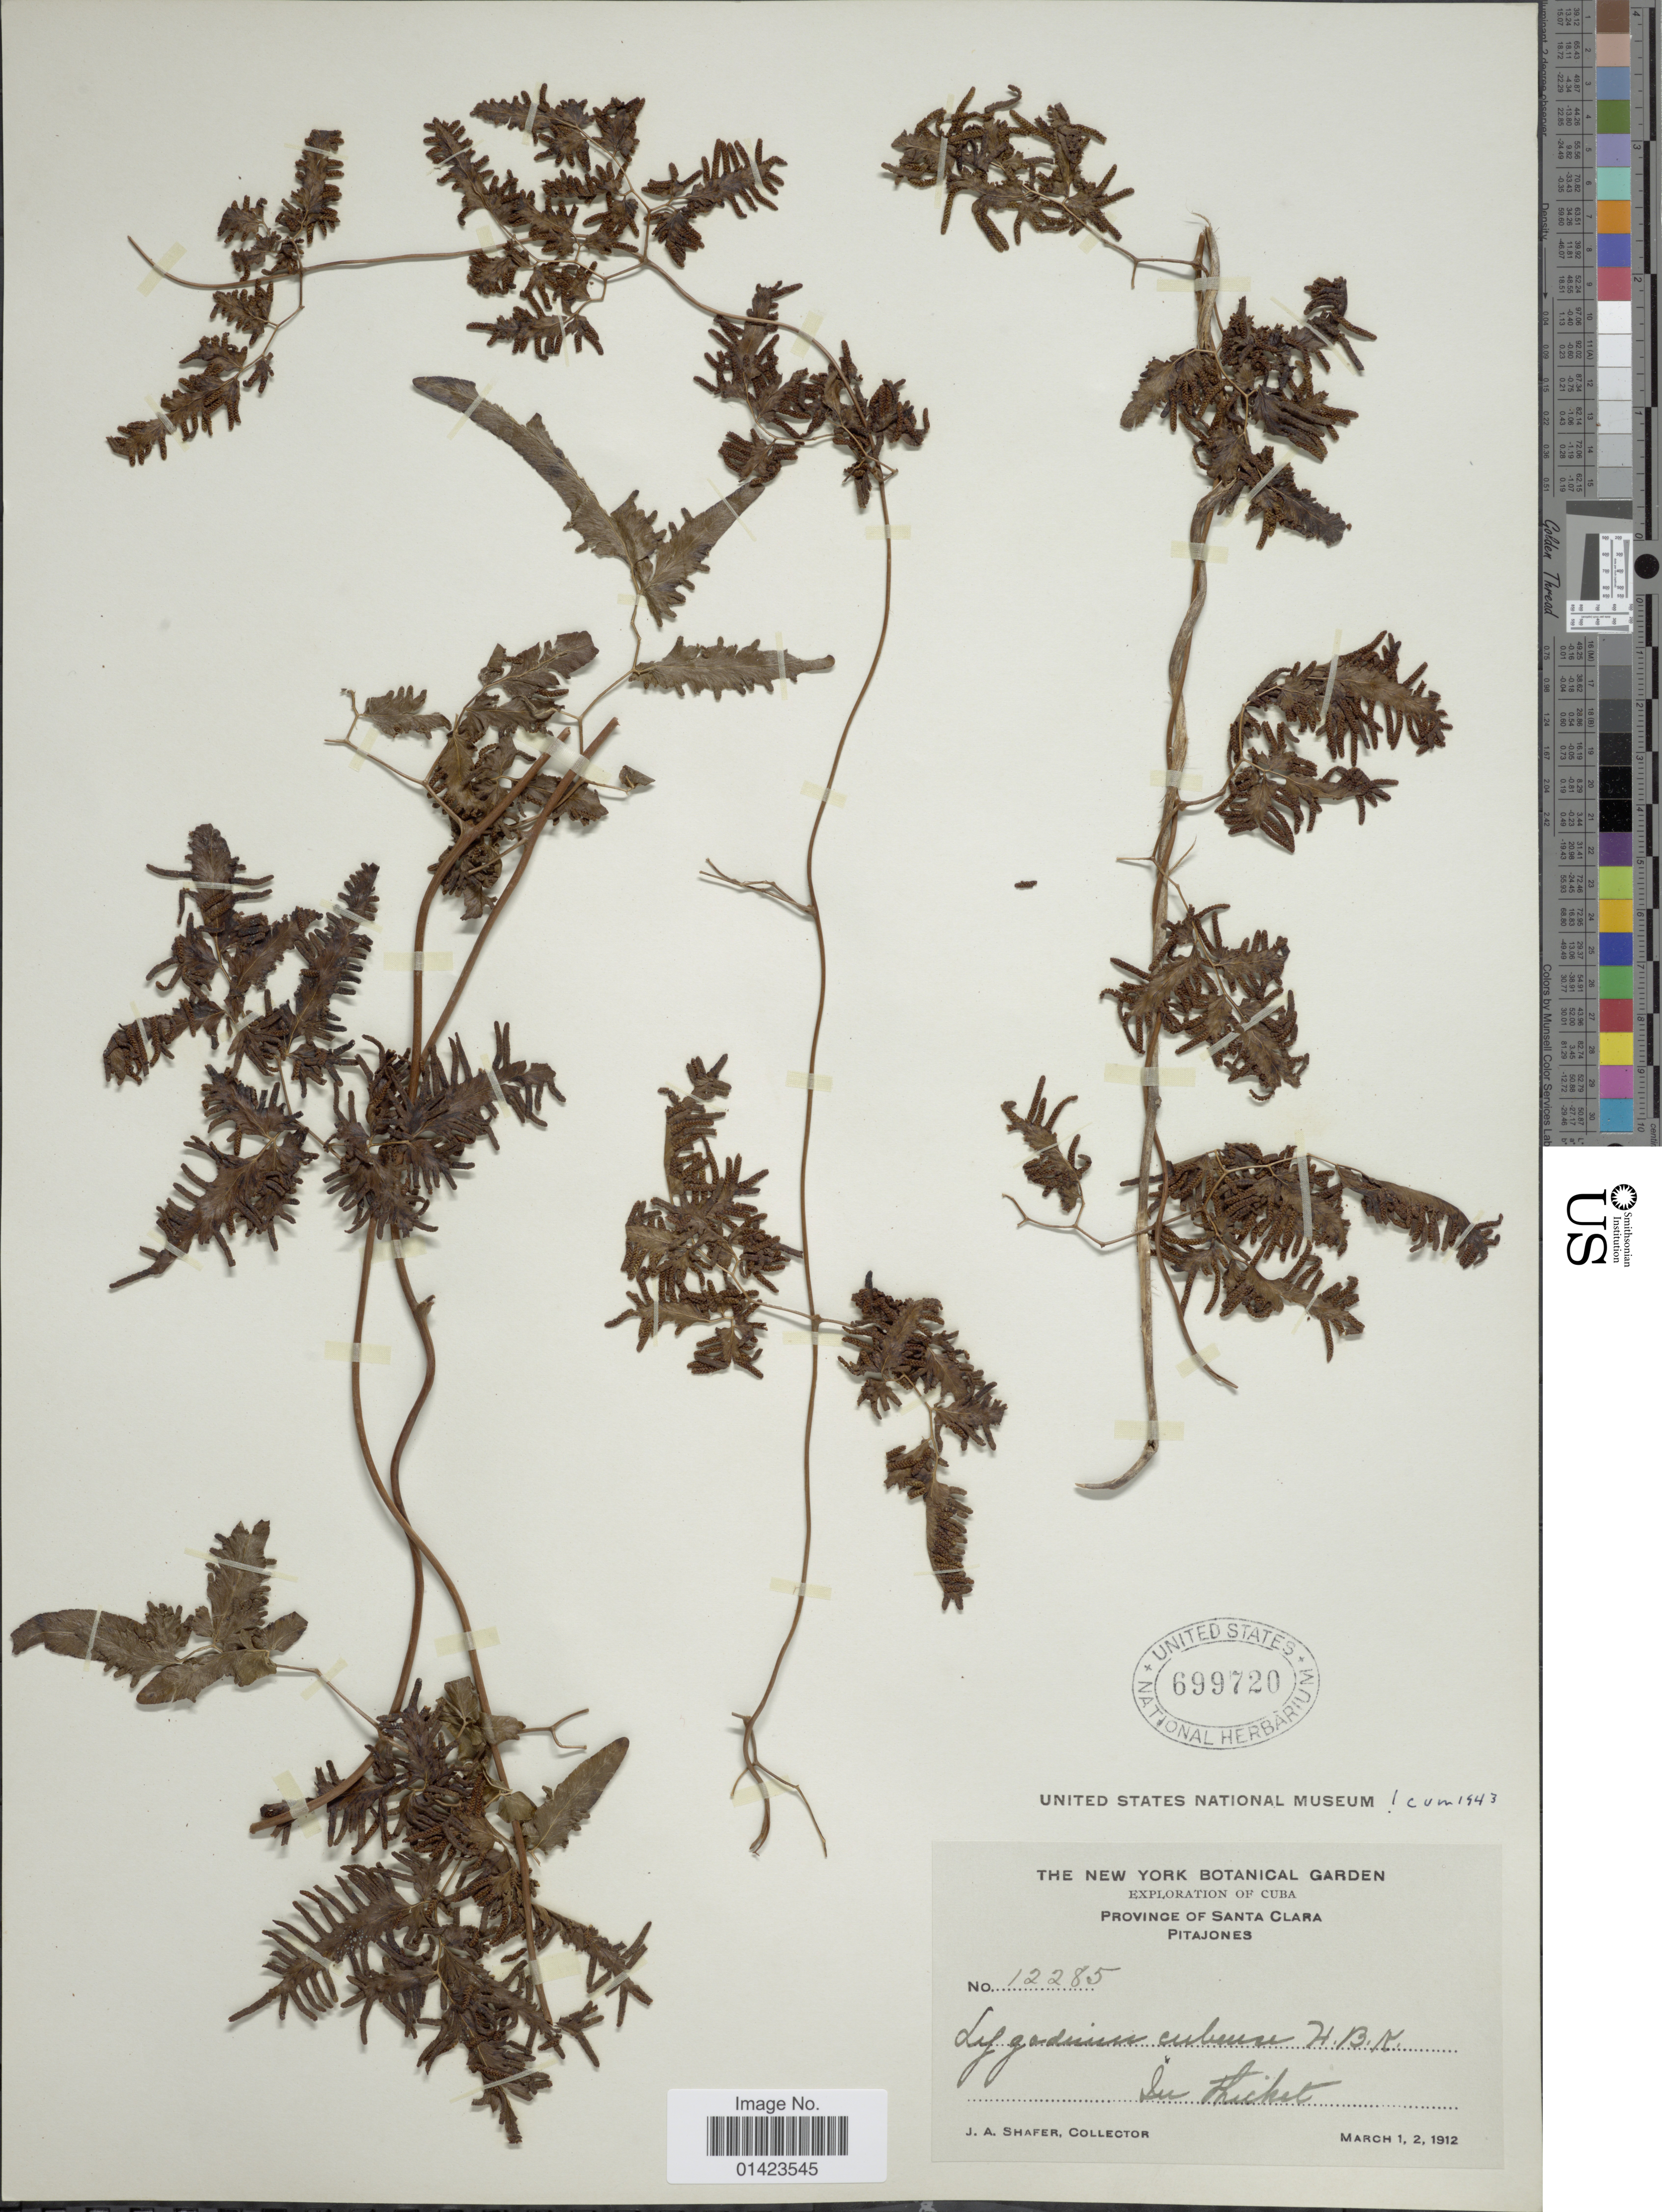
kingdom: Plantae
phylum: Tracheophyta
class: Polypodiopsida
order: Schizaeales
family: Lygodiaceae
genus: Lygodium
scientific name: Lygodium cubense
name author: Kunth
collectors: J. A. Shafer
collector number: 12285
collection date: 1912-03-01/1912-03-02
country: Cuba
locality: Province of Santa Clara, Pitajones, in thicket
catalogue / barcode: US 699720